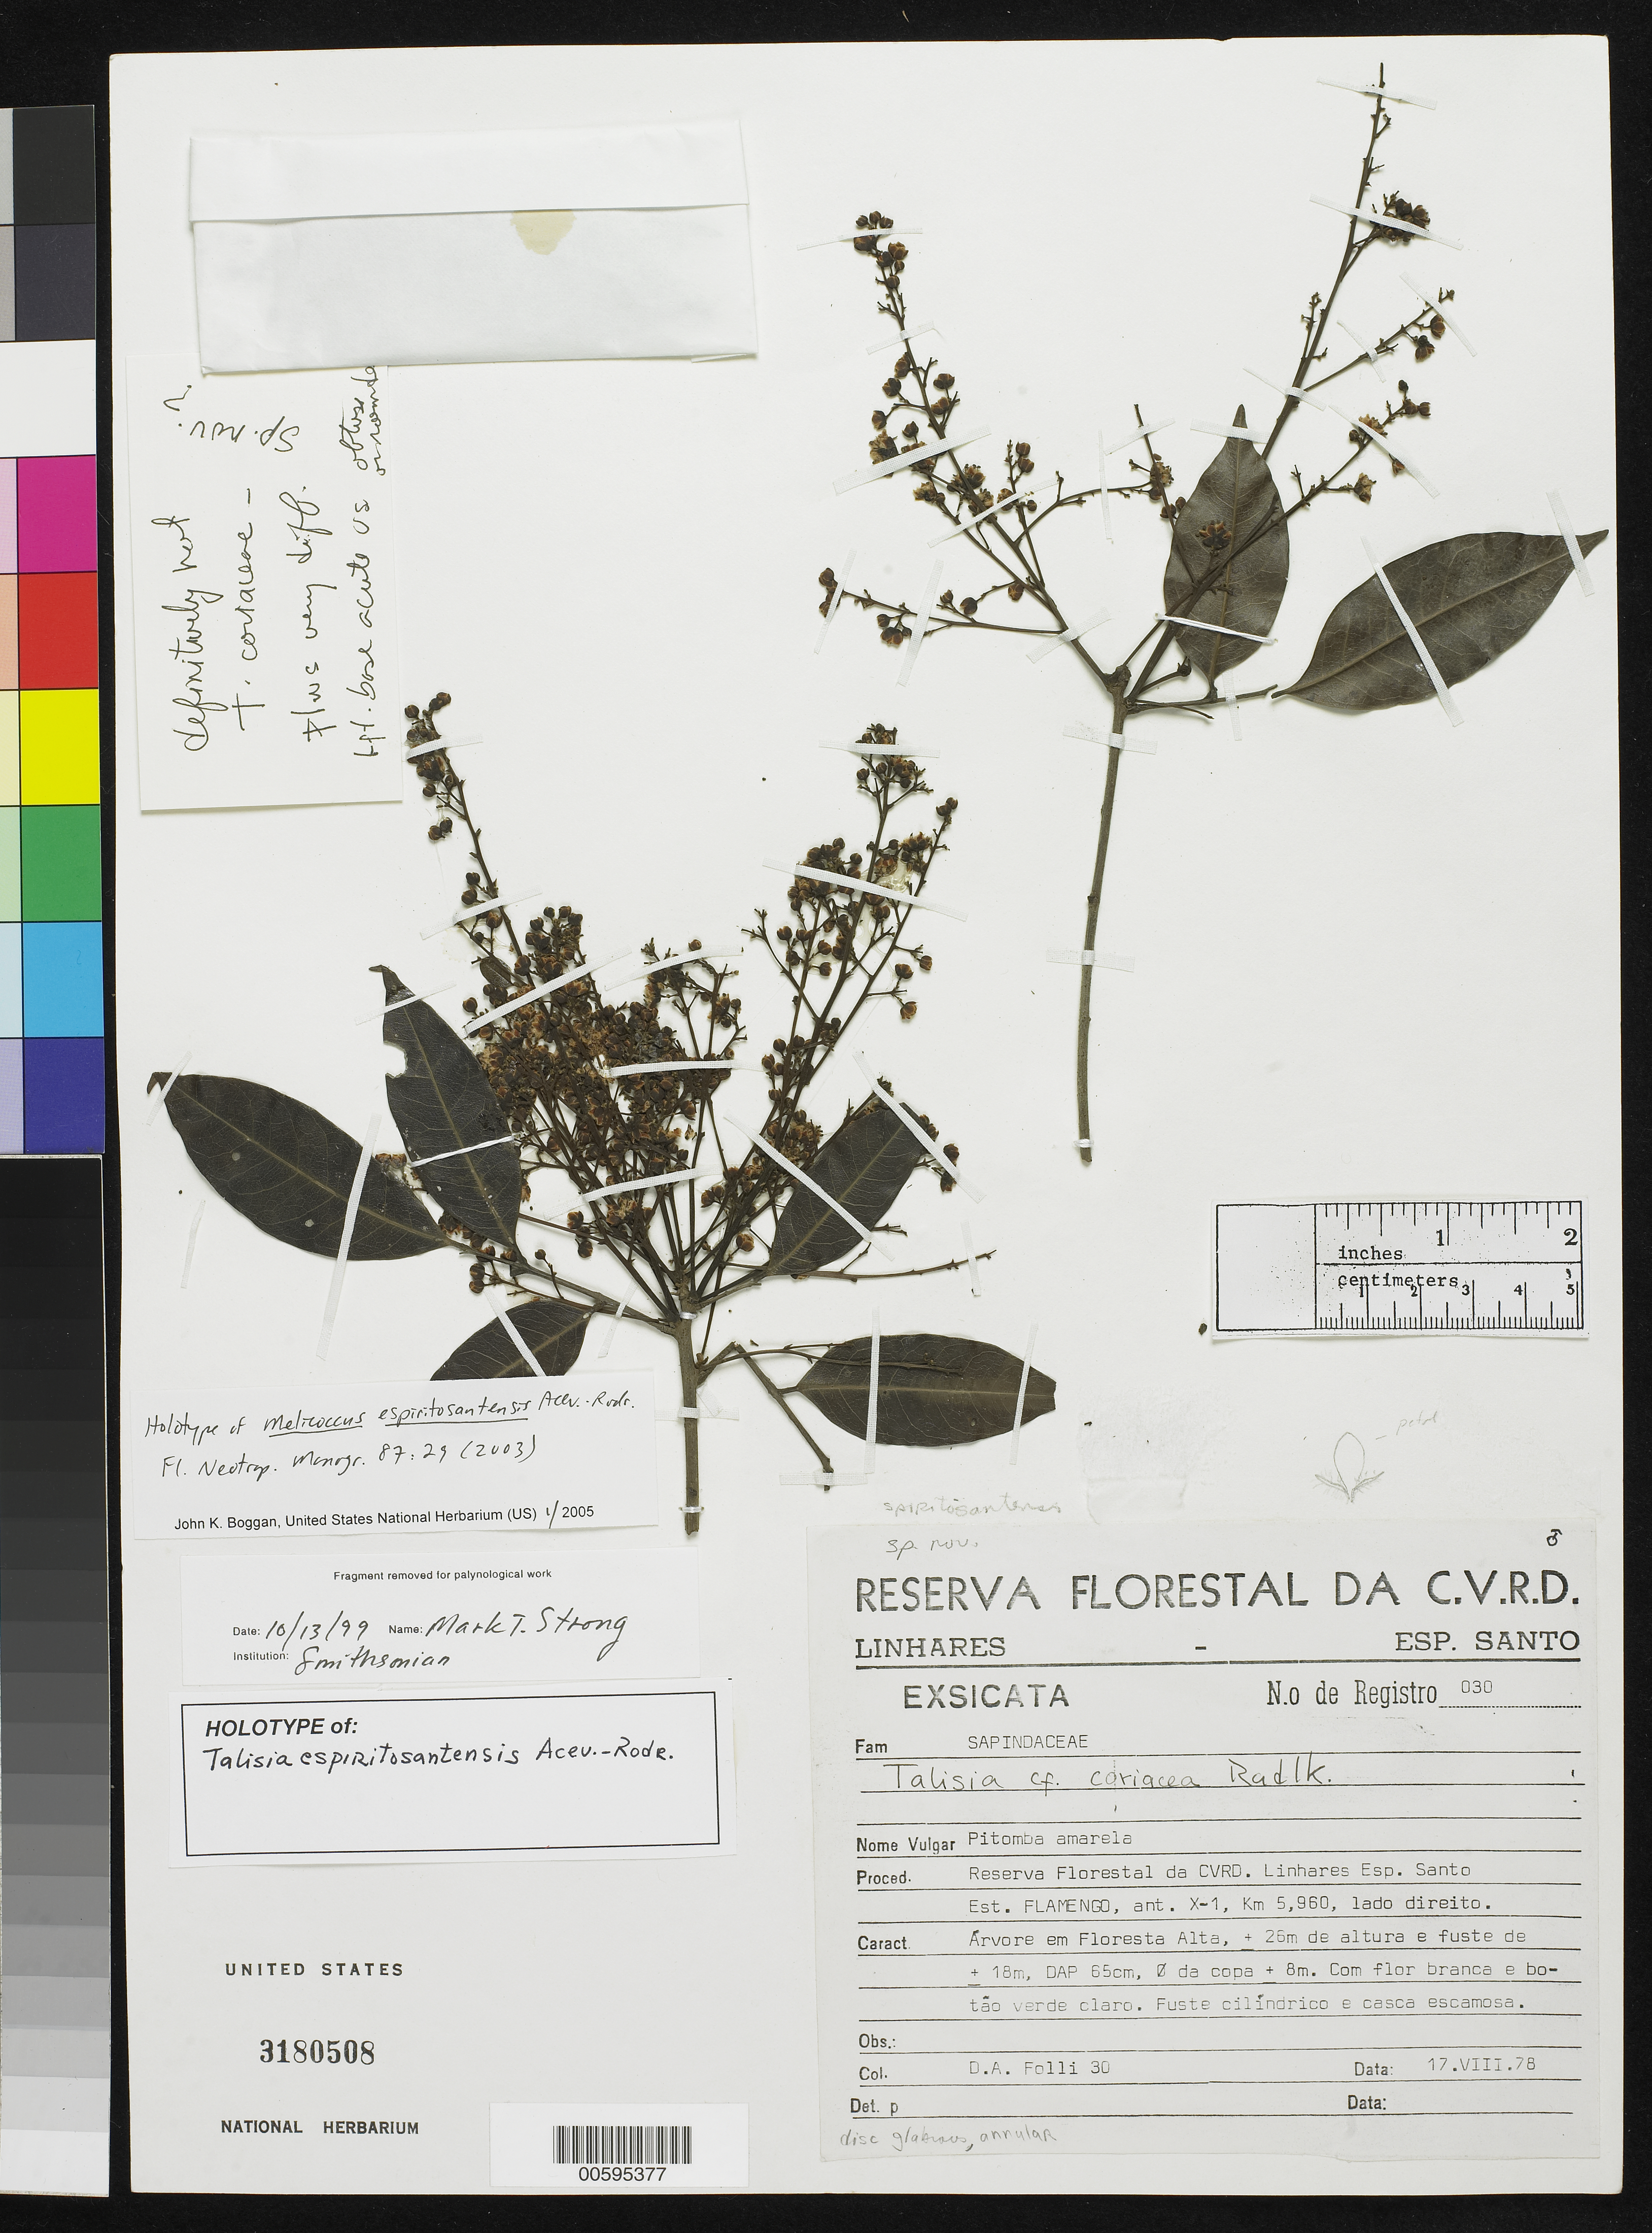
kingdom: Plantae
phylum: Tracheophyta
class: Magnoliopsida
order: Sapindales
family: Sapindaceae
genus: Melicoccus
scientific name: Melicoccus espiritosantensis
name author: Acev.-Rodr.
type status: Holotype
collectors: D. Folli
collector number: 30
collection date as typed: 17 Aug 1978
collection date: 1978-08-17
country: Brazil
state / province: Espírito Santo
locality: Reserva Florestal da CVRD. Linhares Esp. Santo. Est. Flamengo, ant. X-1, Km 5,960, lado direito.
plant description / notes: Originally annotated as holotype of Talisia espiritosantensis Acev.-Rodr. (name not published).; NY, US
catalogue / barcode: US 3180508